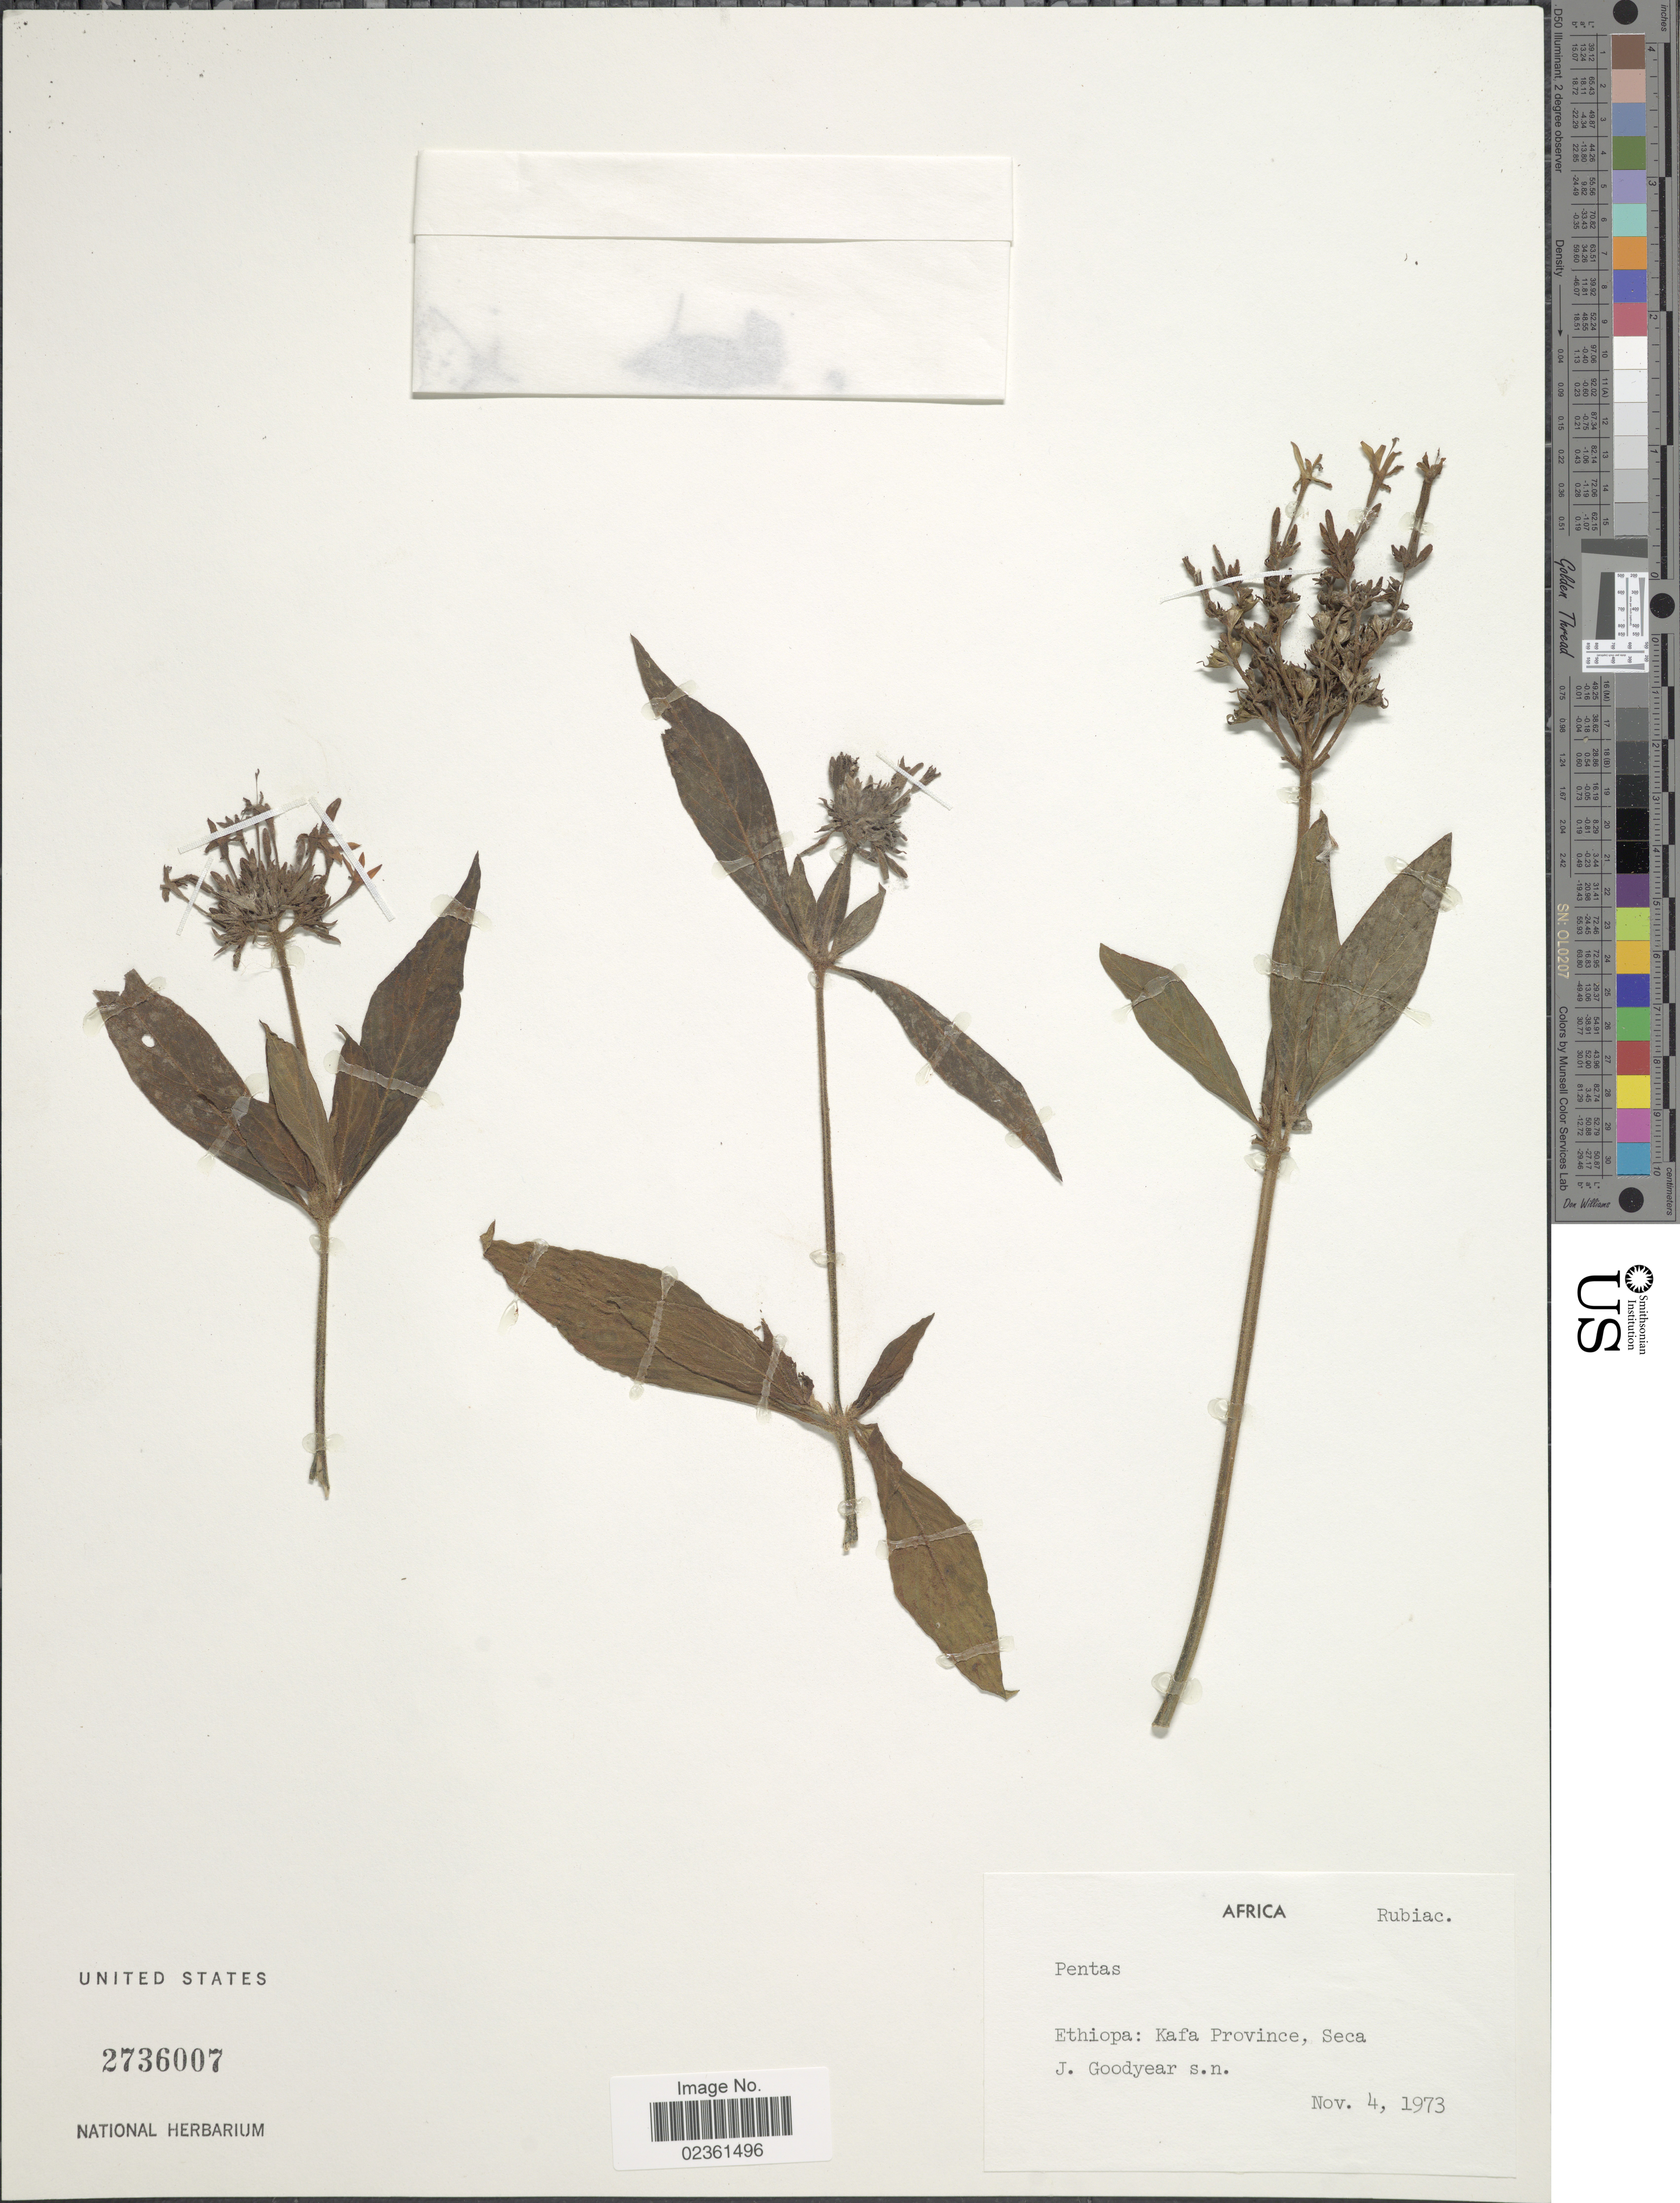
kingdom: Plantae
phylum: Tracheophyta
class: Magnoliopsida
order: Gentianales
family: Rubiaceae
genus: Pentas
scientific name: Pentas sp.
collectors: J. Goodyear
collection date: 1973-11-04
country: Ethiopia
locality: Kafa Province, Seca.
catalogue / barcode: US 2736007